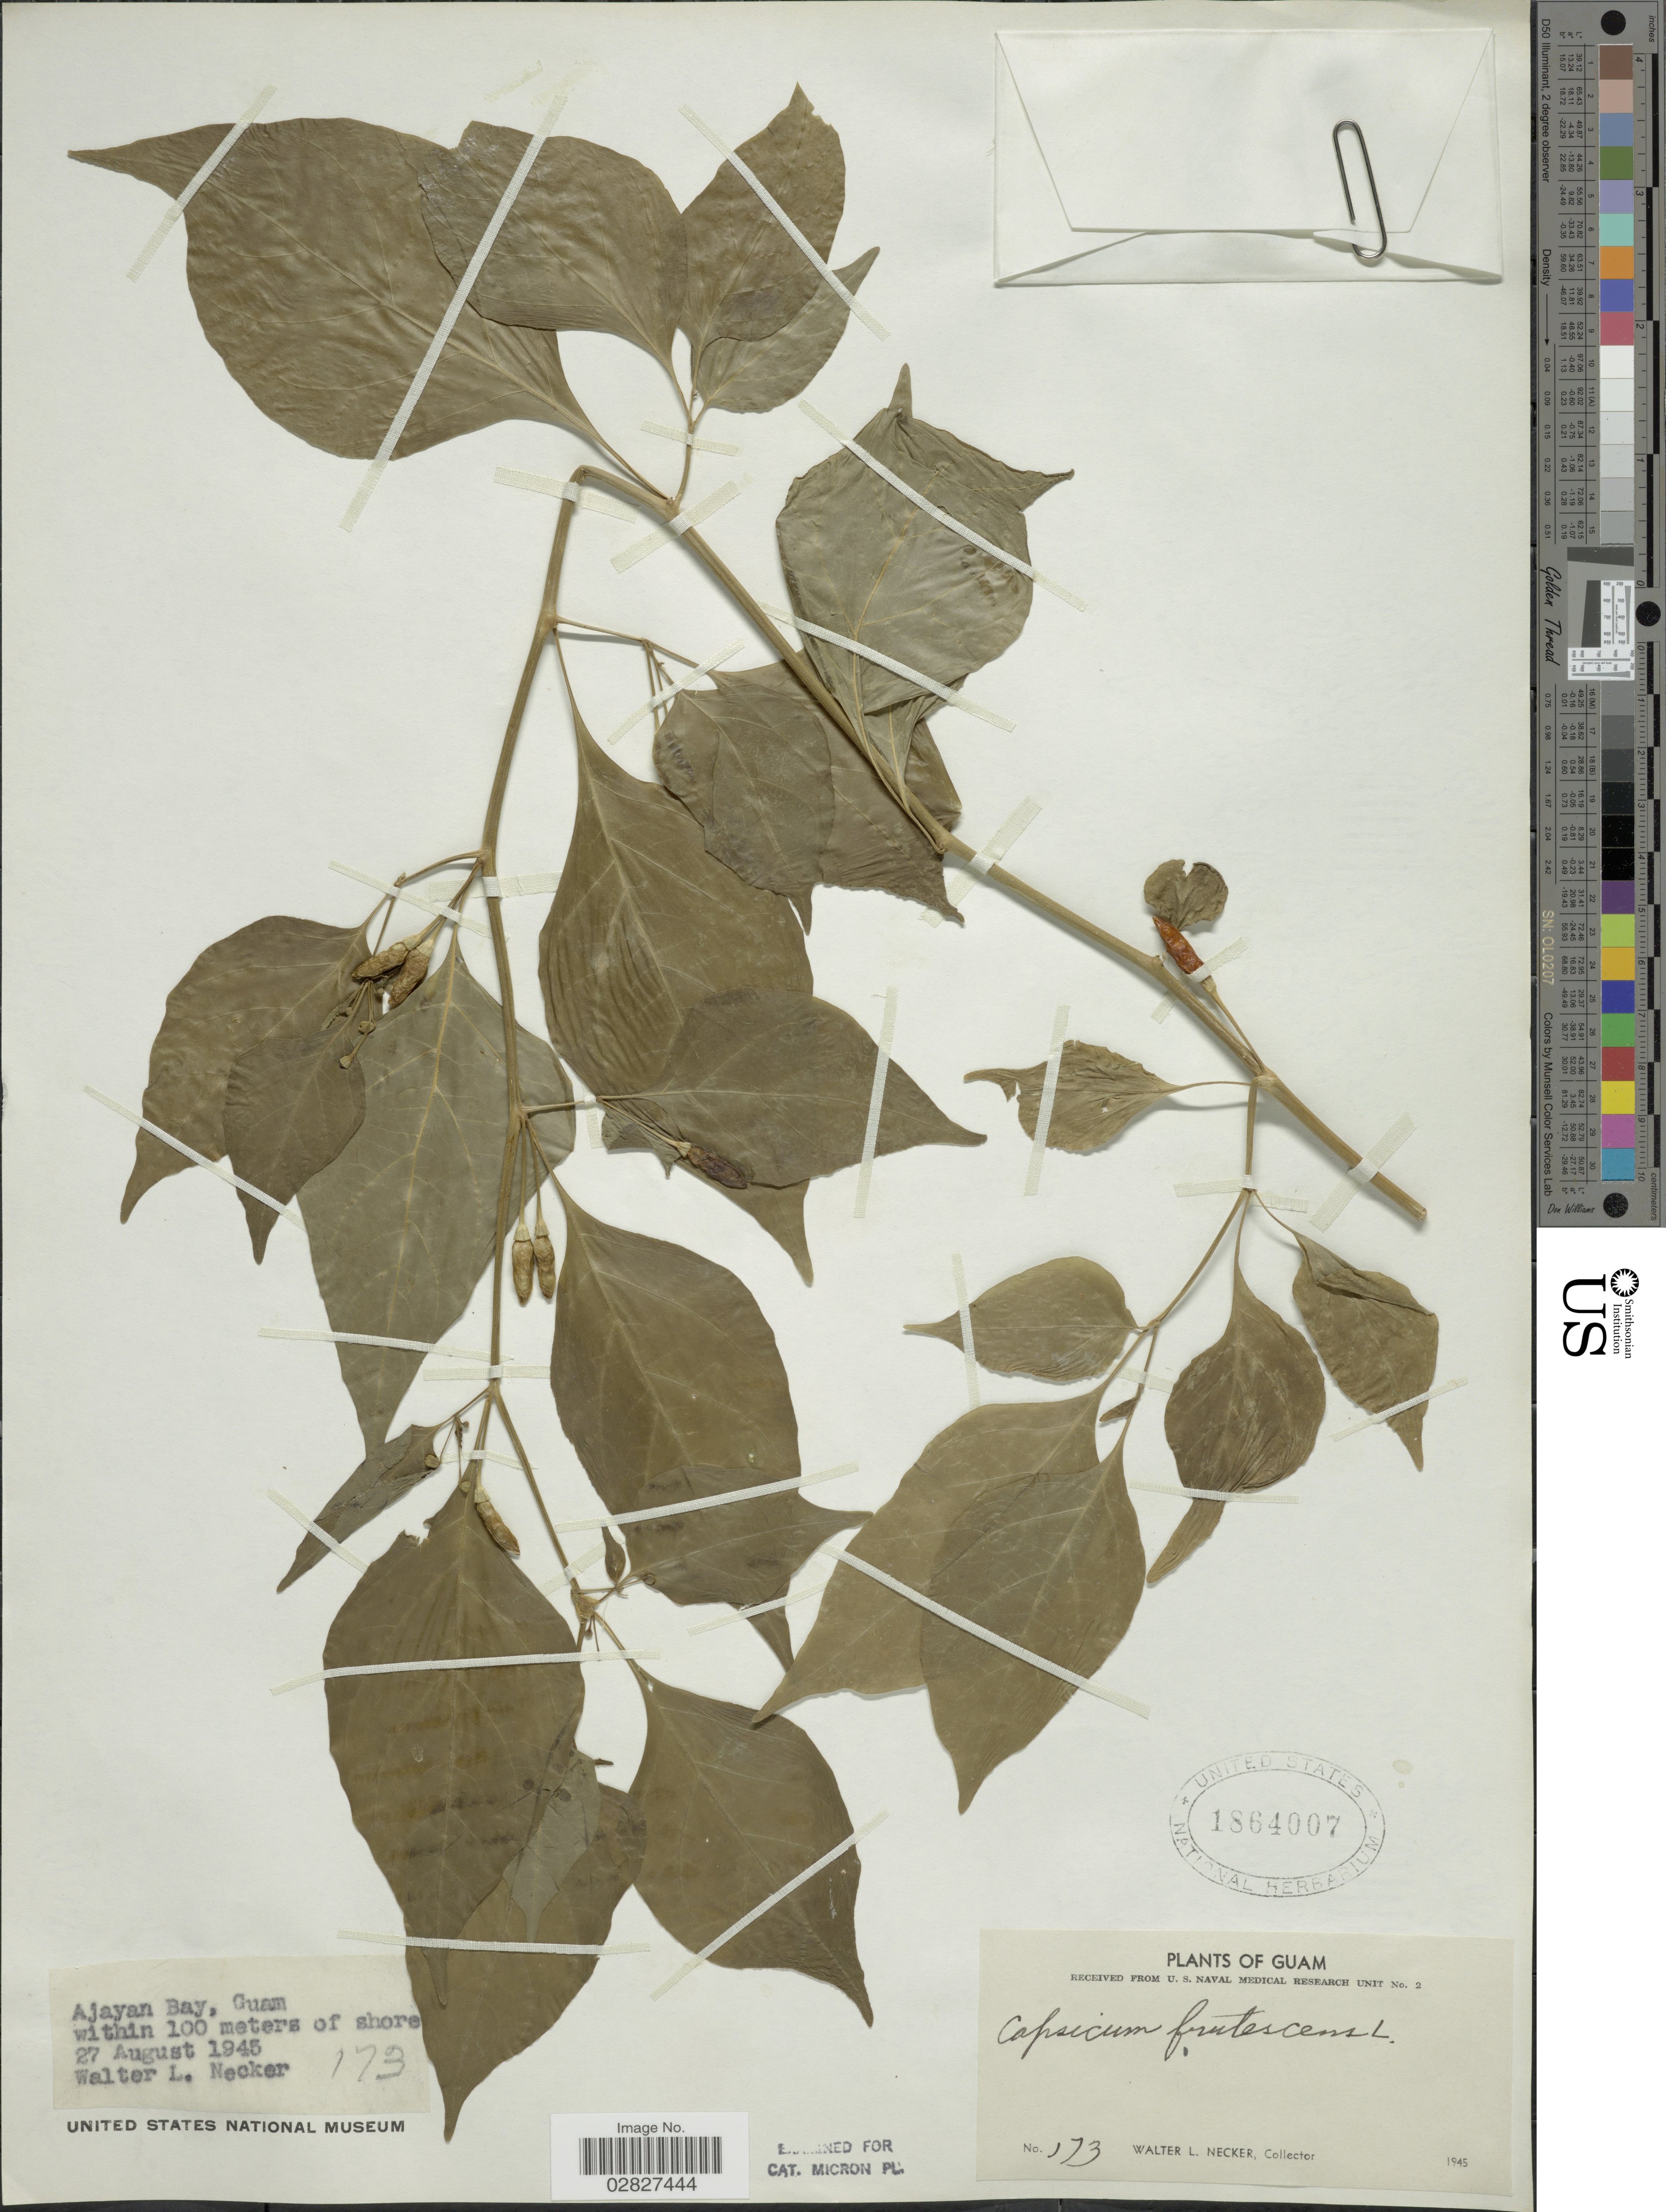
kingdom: Plantae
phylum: Tracheophyta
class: Magnoliopsida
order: Solanales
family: Solanaceae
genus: Capsicum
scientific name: Capsicum frutescens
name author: L.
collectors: W. L. Necker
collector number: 173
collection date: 1945-08-27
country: Guam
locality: Ajayan Bay, within 100 meters of shore.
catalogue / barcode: US 1864007